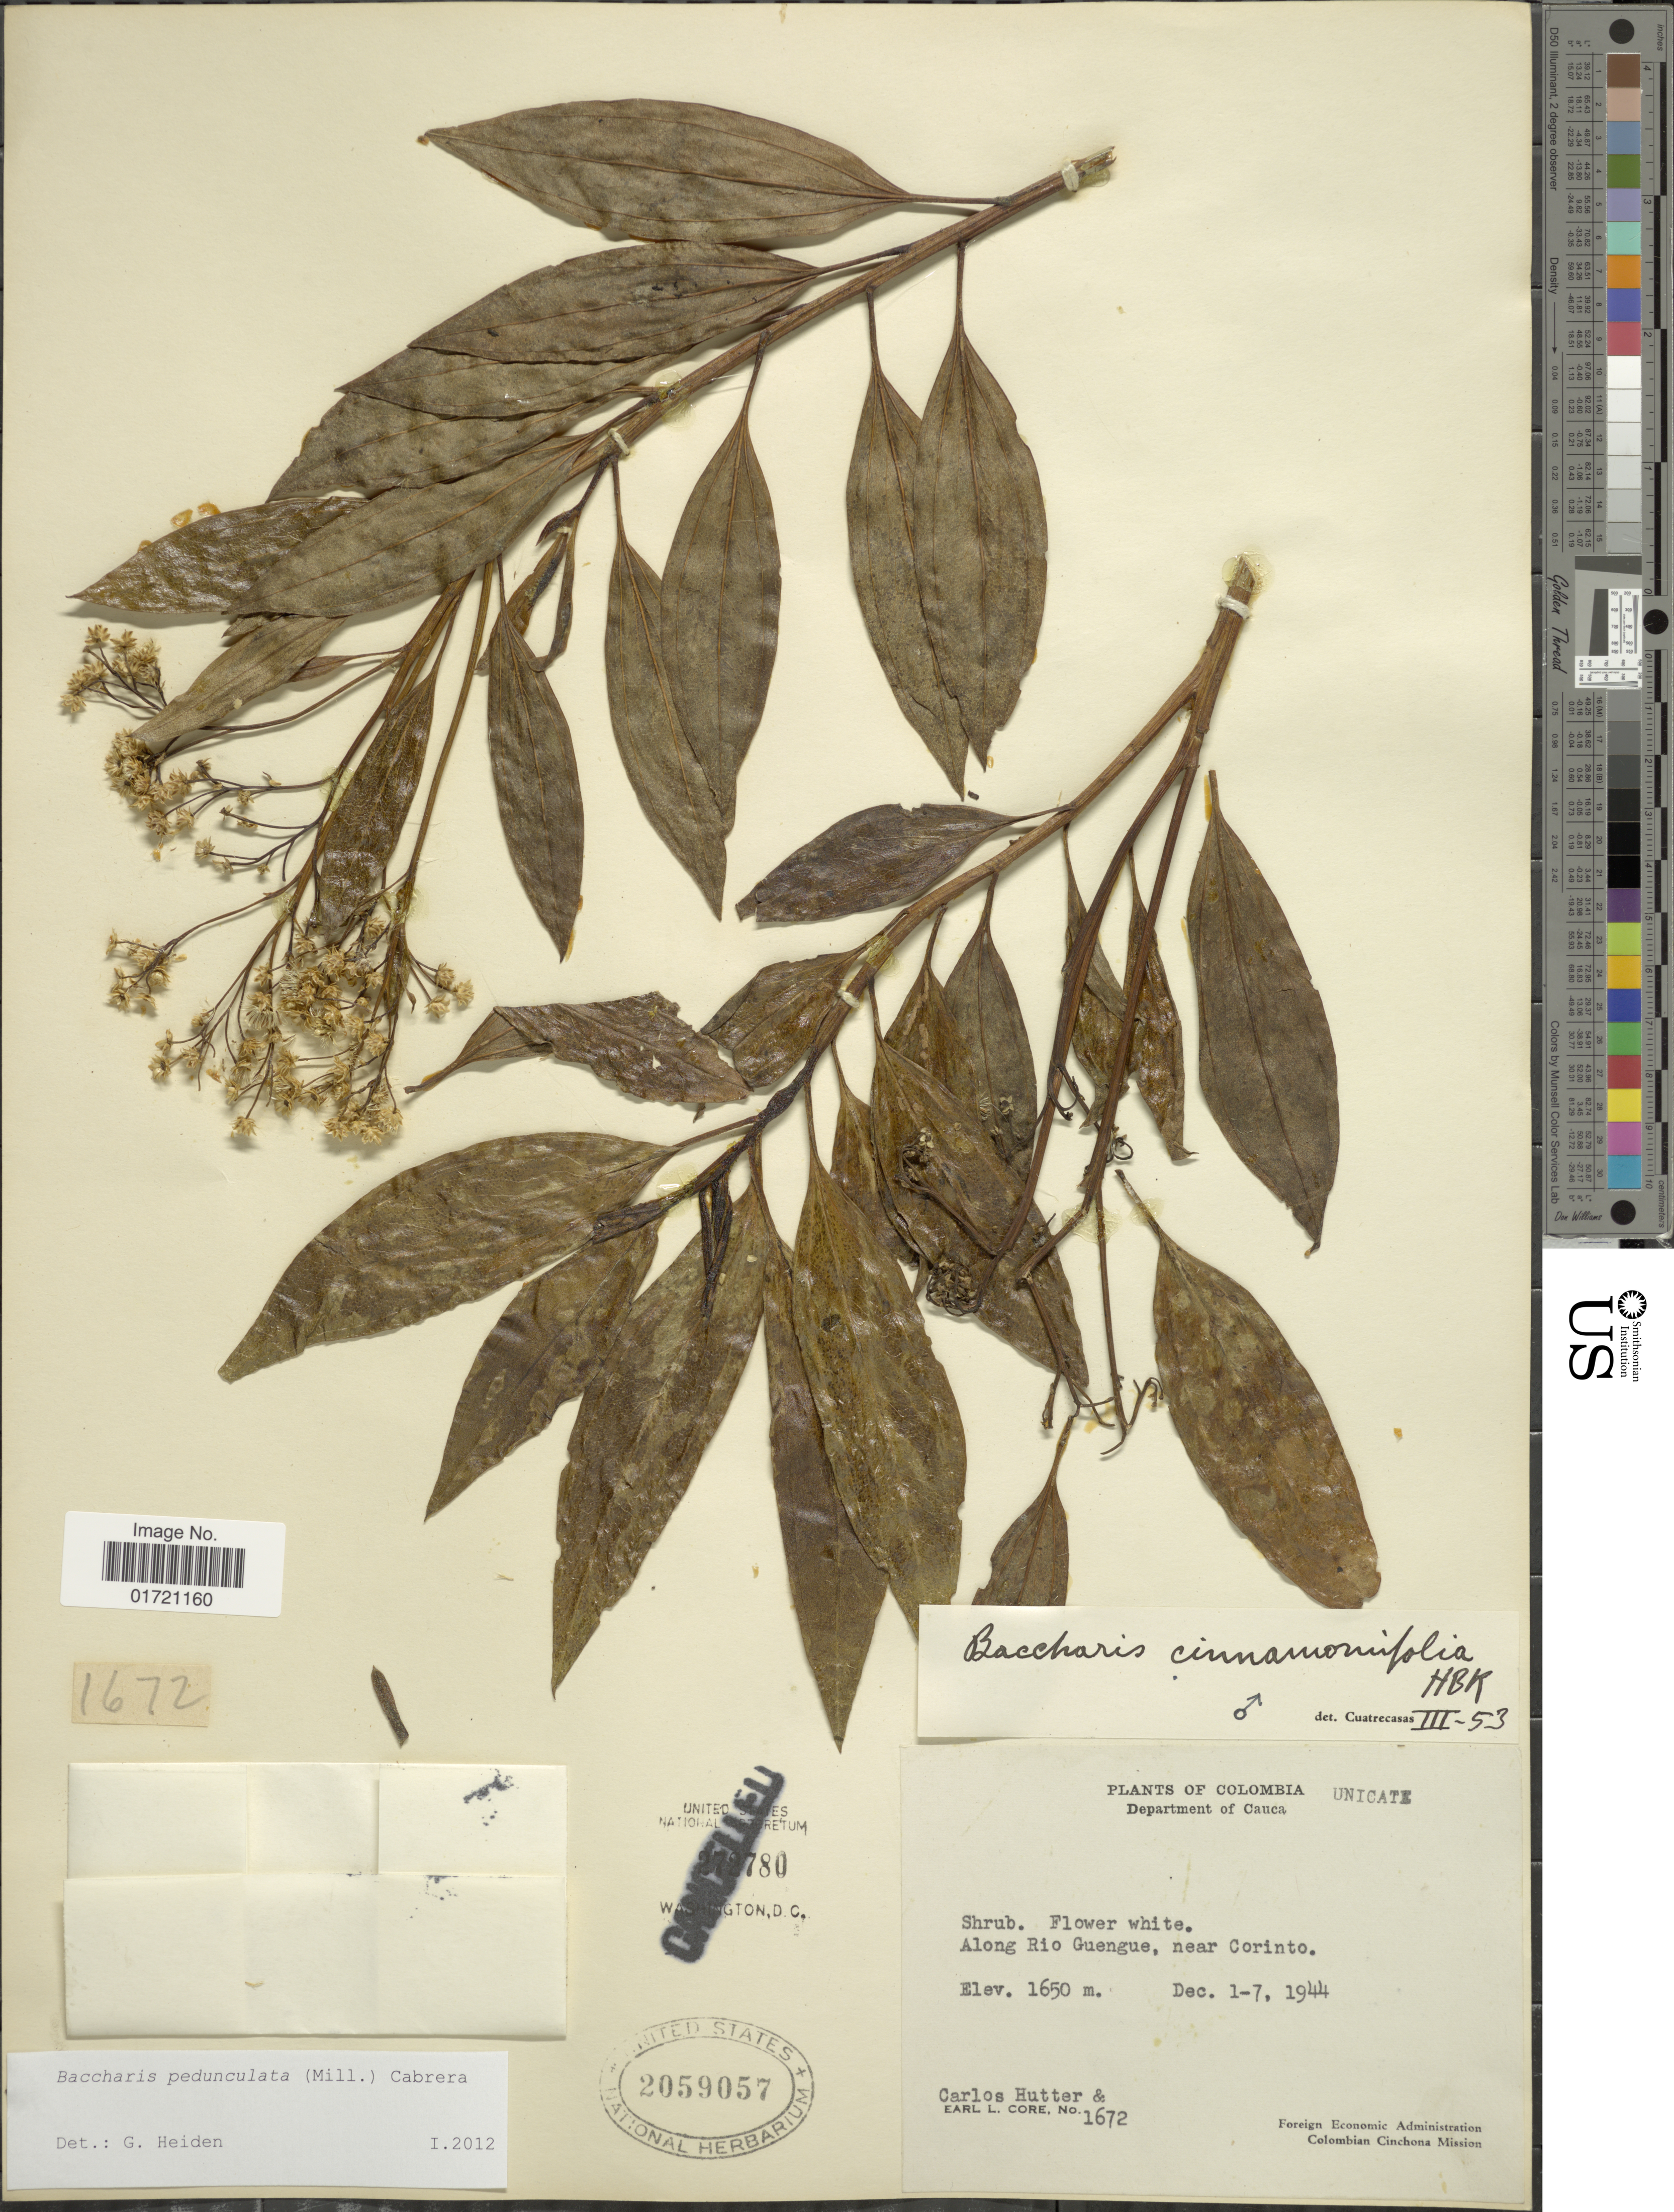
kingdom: Plantae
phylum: Tracheophyta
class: Magnoliopsida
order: Asterales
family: Asteraceae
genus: Baccharis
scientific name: Baccharis pedunculata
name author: (Mill.) Cabrera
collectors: C. Hutter & E. L. Core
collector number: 1672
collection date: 1944-12-01/1944-12-07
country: Colombia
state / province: Cauca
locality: Department of Cauca. Along Rio Guengue, near Corinto.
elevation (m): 1650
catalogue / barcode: US 2059057